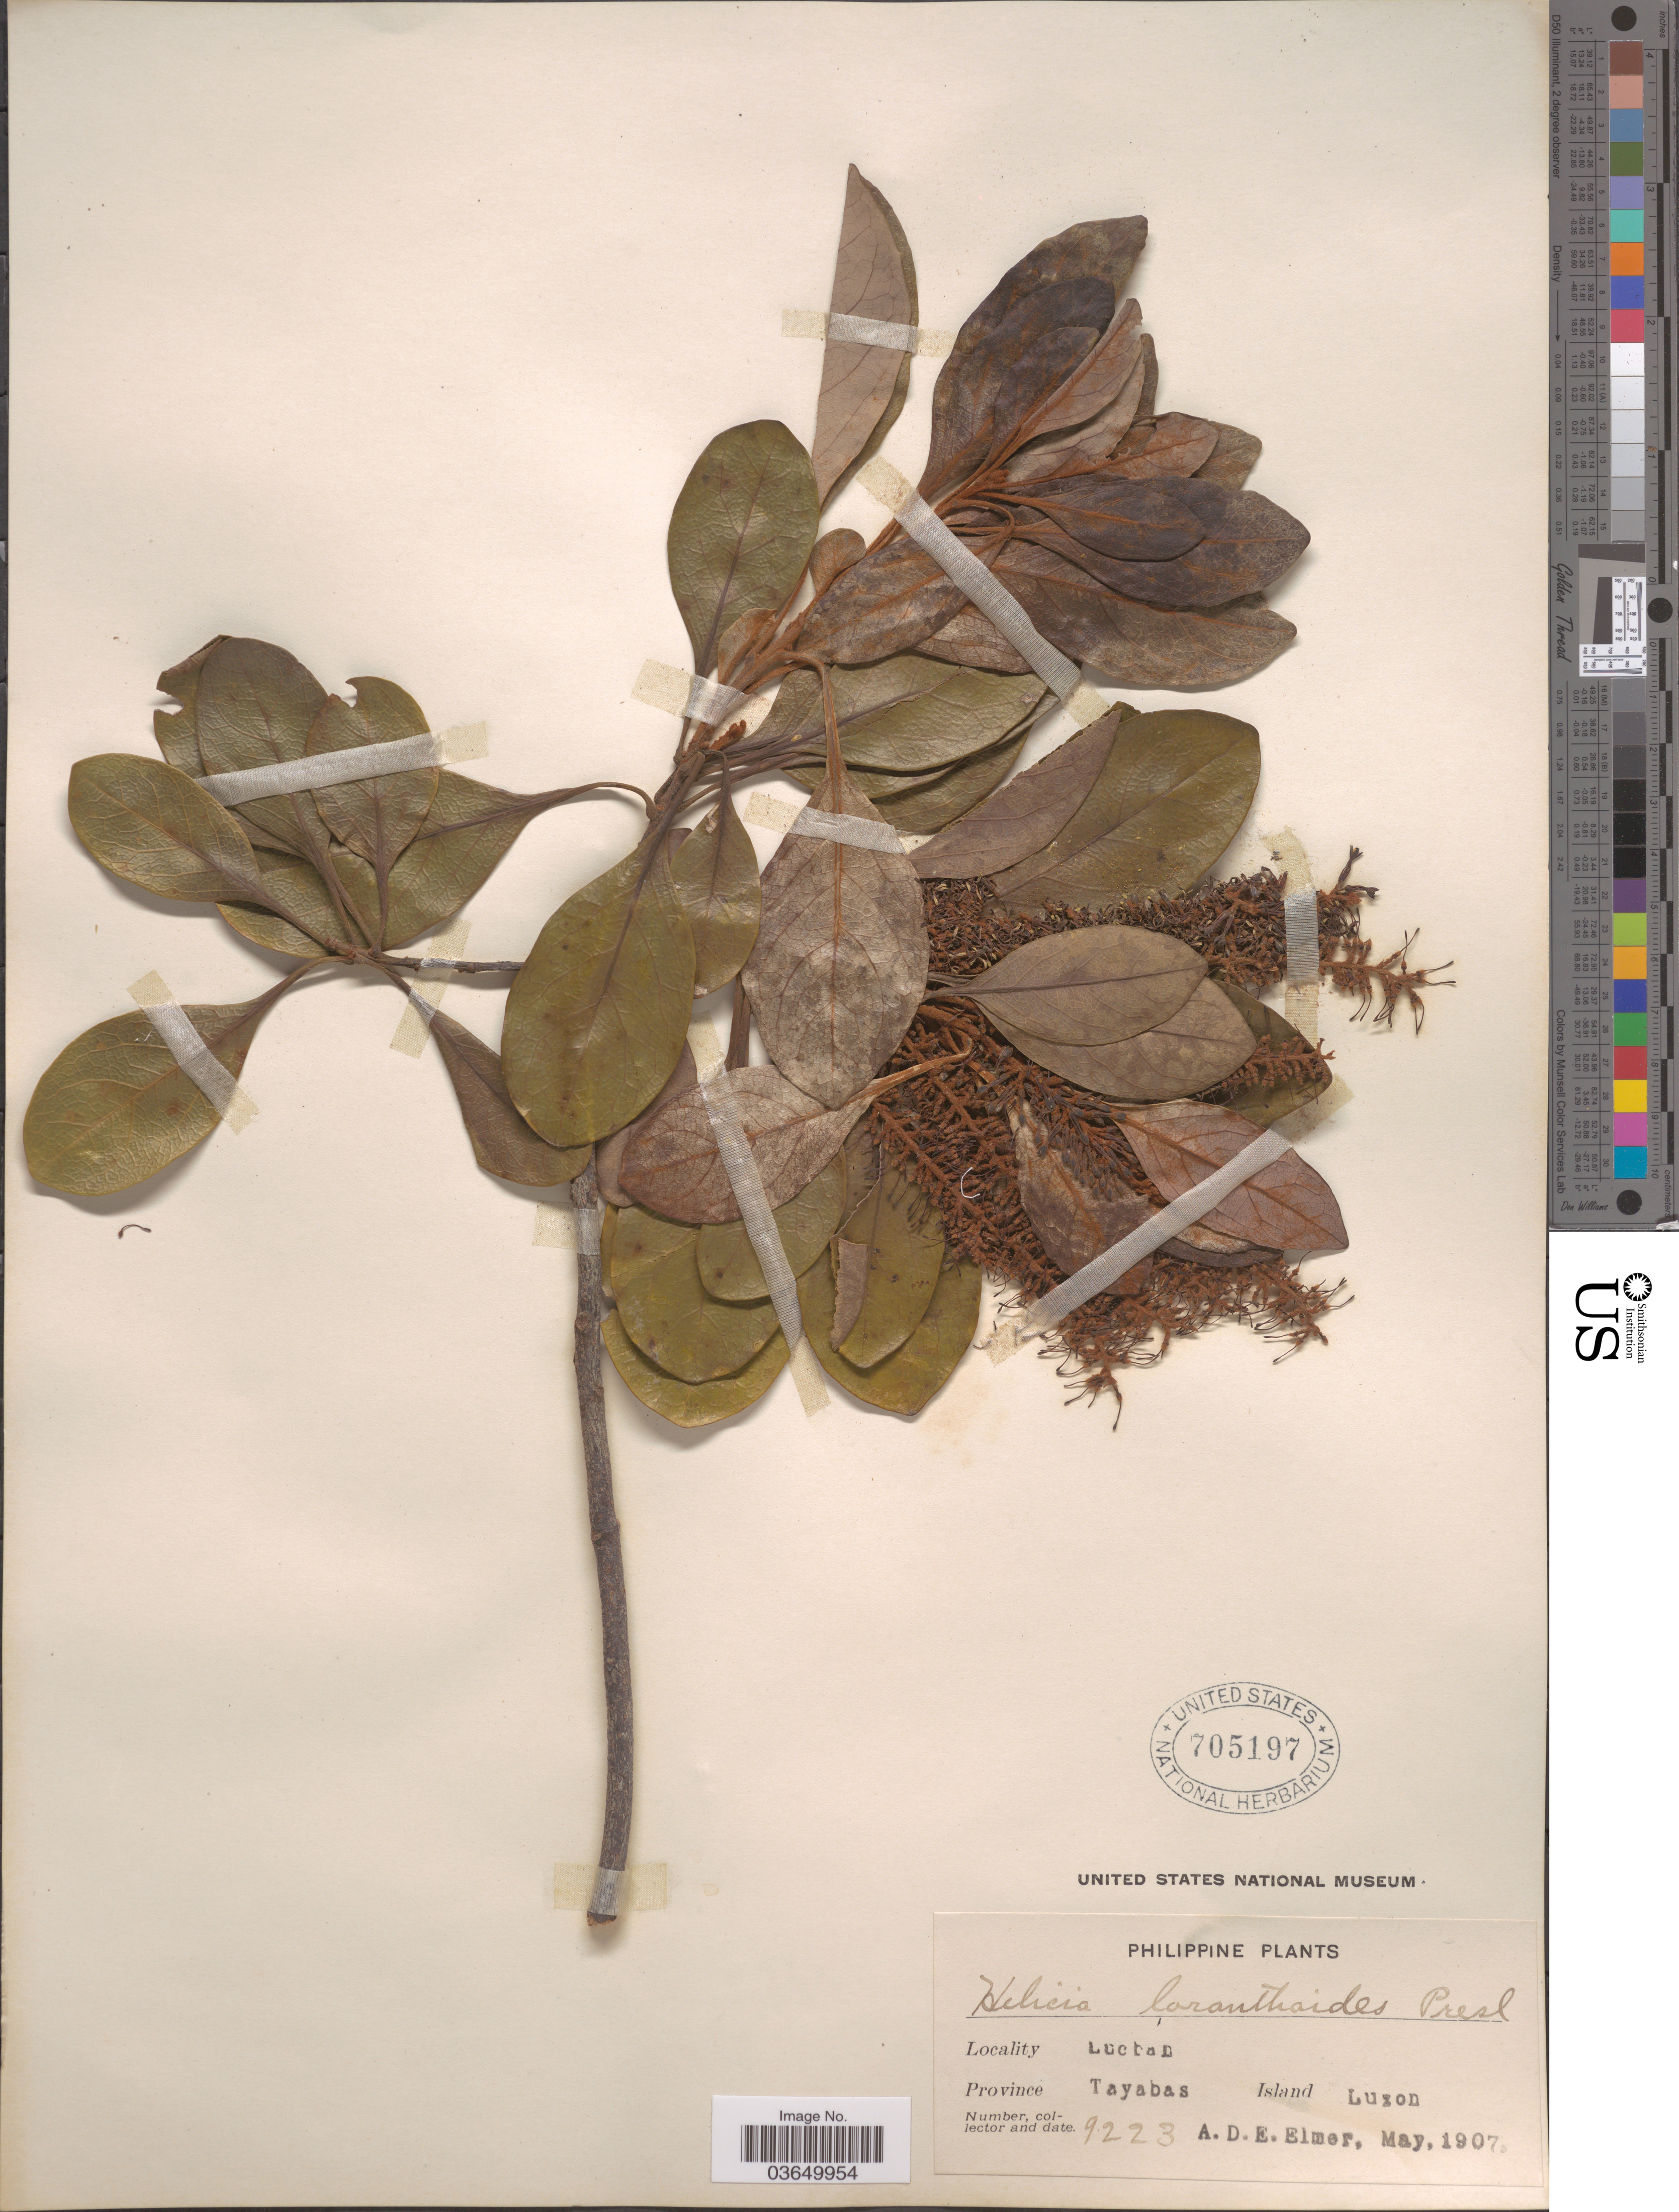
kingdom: Plantae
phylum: Tracheophyta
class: Magnoliopsida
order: Proteales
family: Proteaceae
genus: Helicia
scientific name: Helicia loranthoides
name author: C. Presl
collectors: A. D. E. Elmer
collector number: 9223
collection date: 1907-05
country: Philippines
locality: Lucban. Province Tayabas. Island Luzon.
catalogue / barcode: US 705197